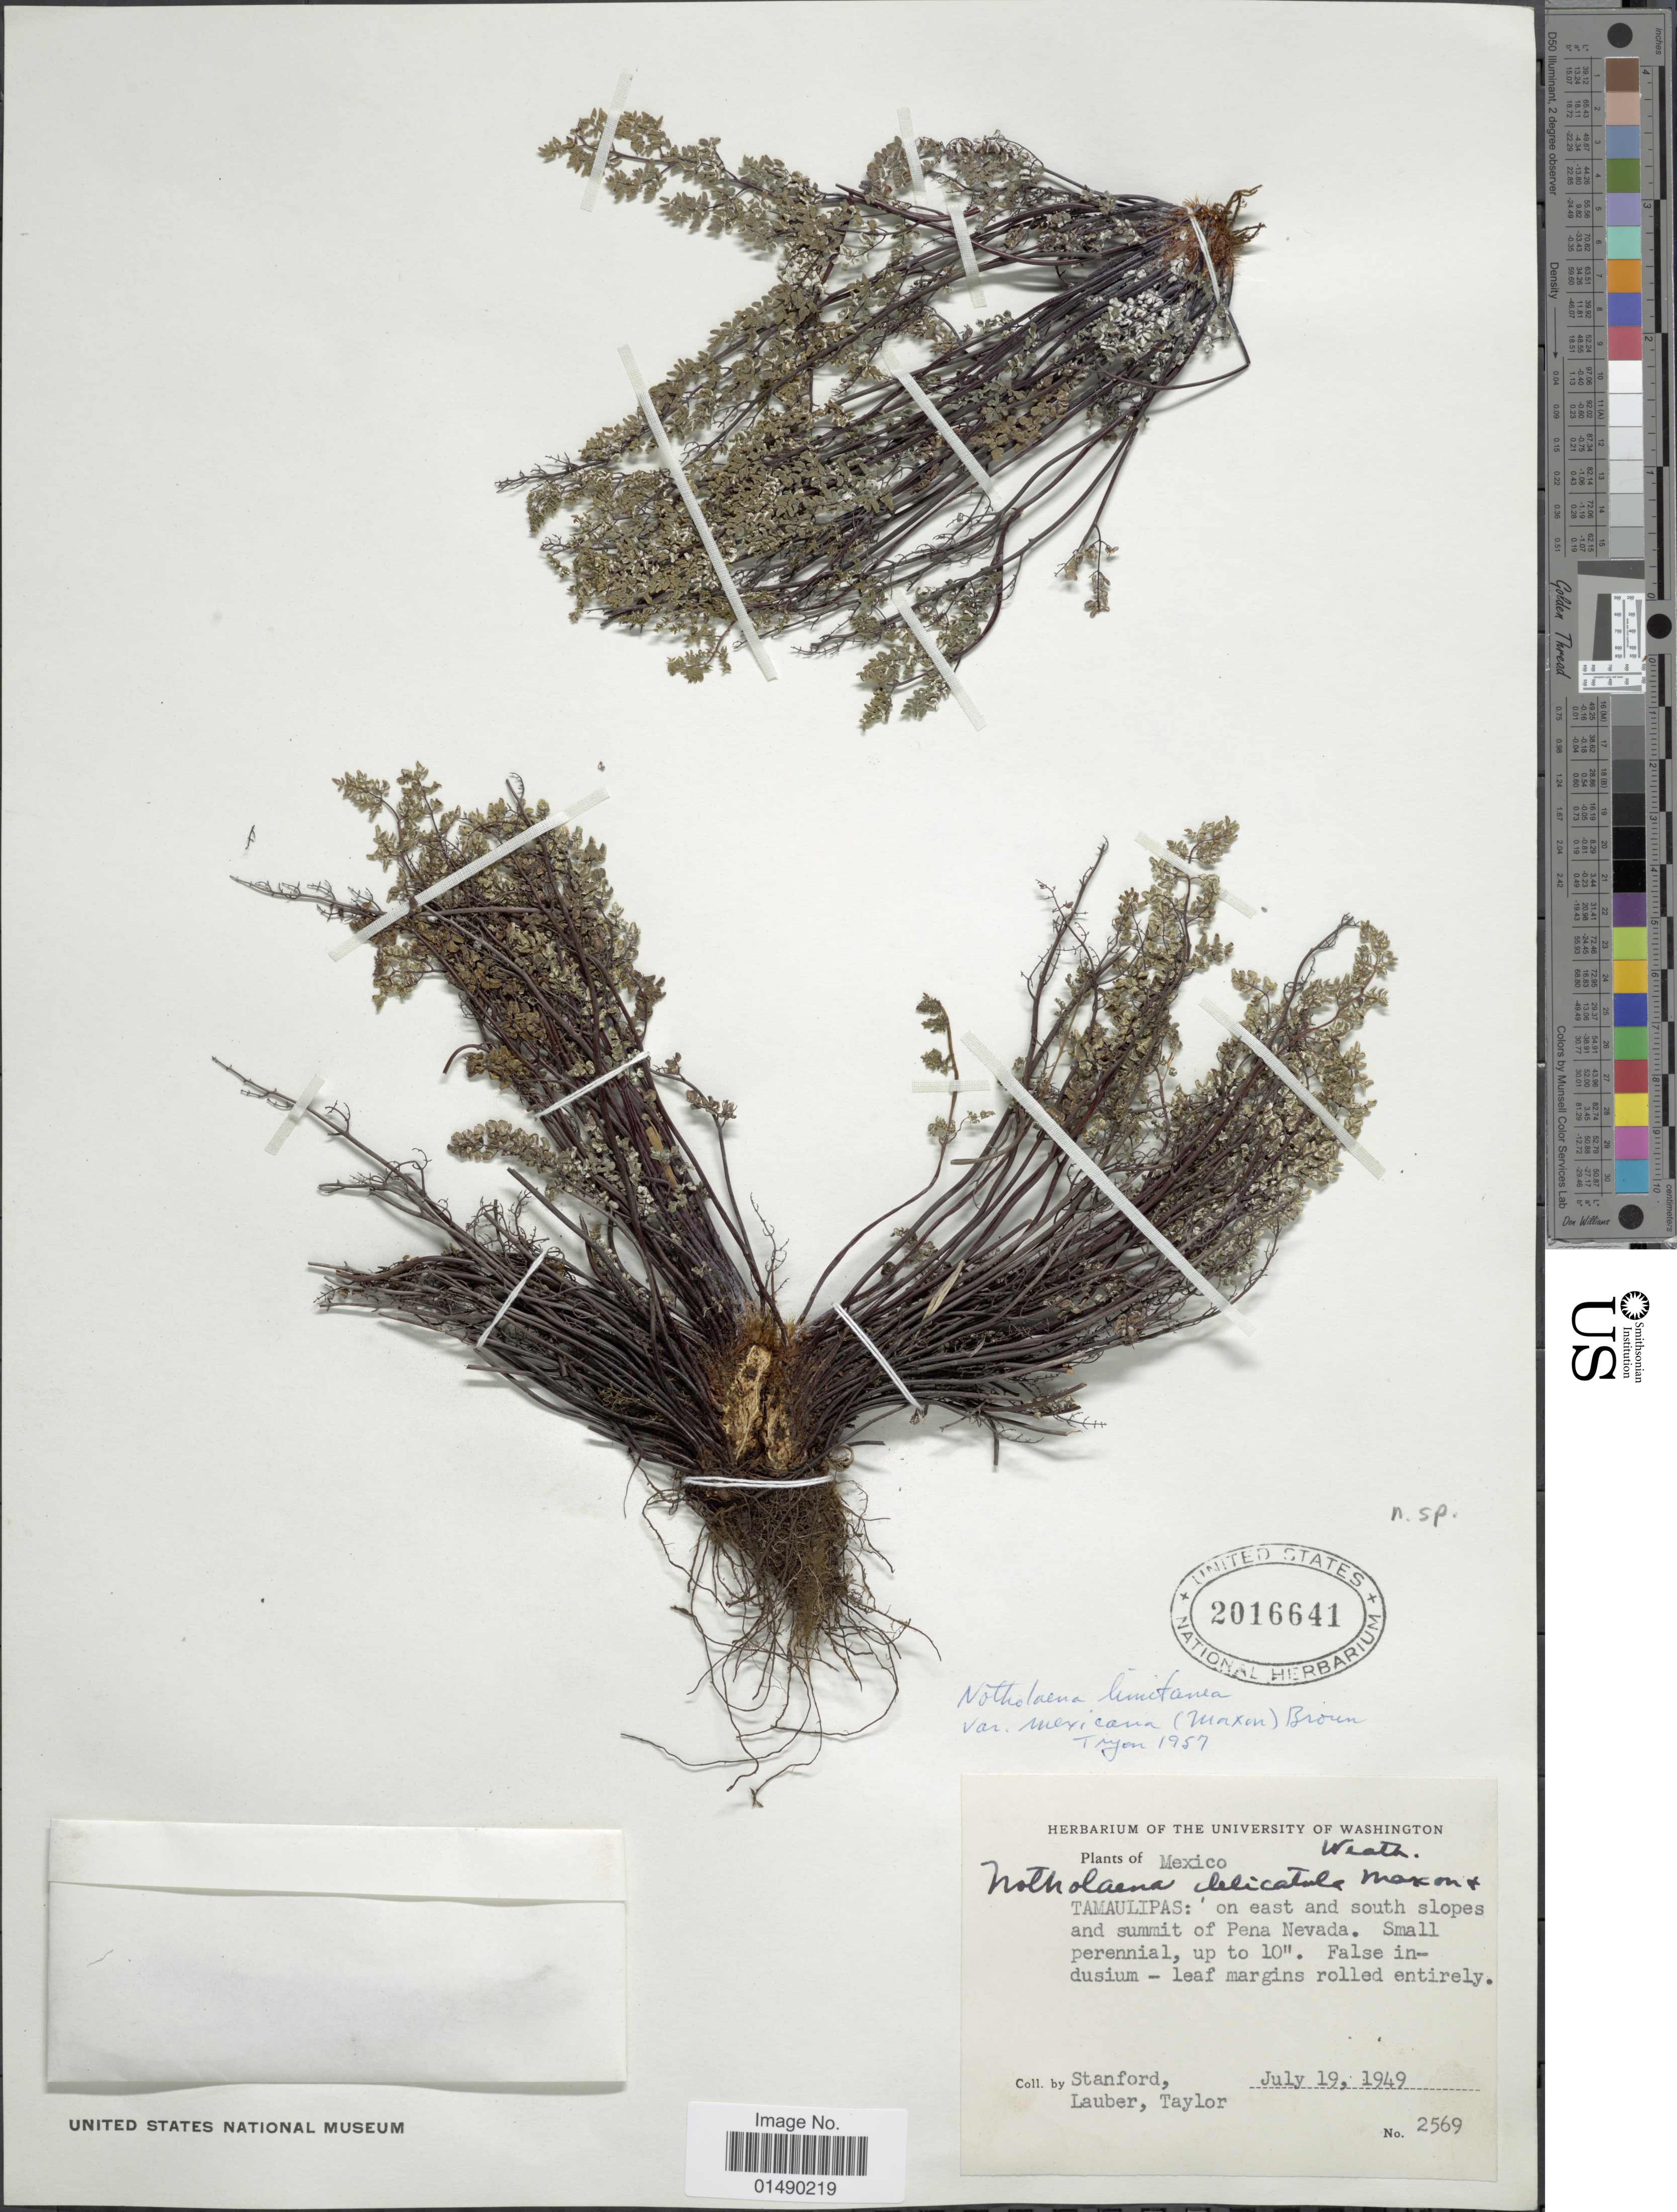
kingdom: Plantae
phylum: Tracheophyta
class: Polypodiopsida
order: Polypodiales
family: Pteridaceae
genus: Argyrochosma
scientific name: Argyrochosma limitanea subsp. mexicana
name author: (Maxon) Windham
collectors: -. Stanford, Lauber, -- & -- Taylor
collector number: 2569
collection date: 1949-07-19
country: Mexico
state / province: Tamaulipas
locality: Mexico, on east and south slopes and summit of Pena Nevada.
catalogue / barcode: US 2016641